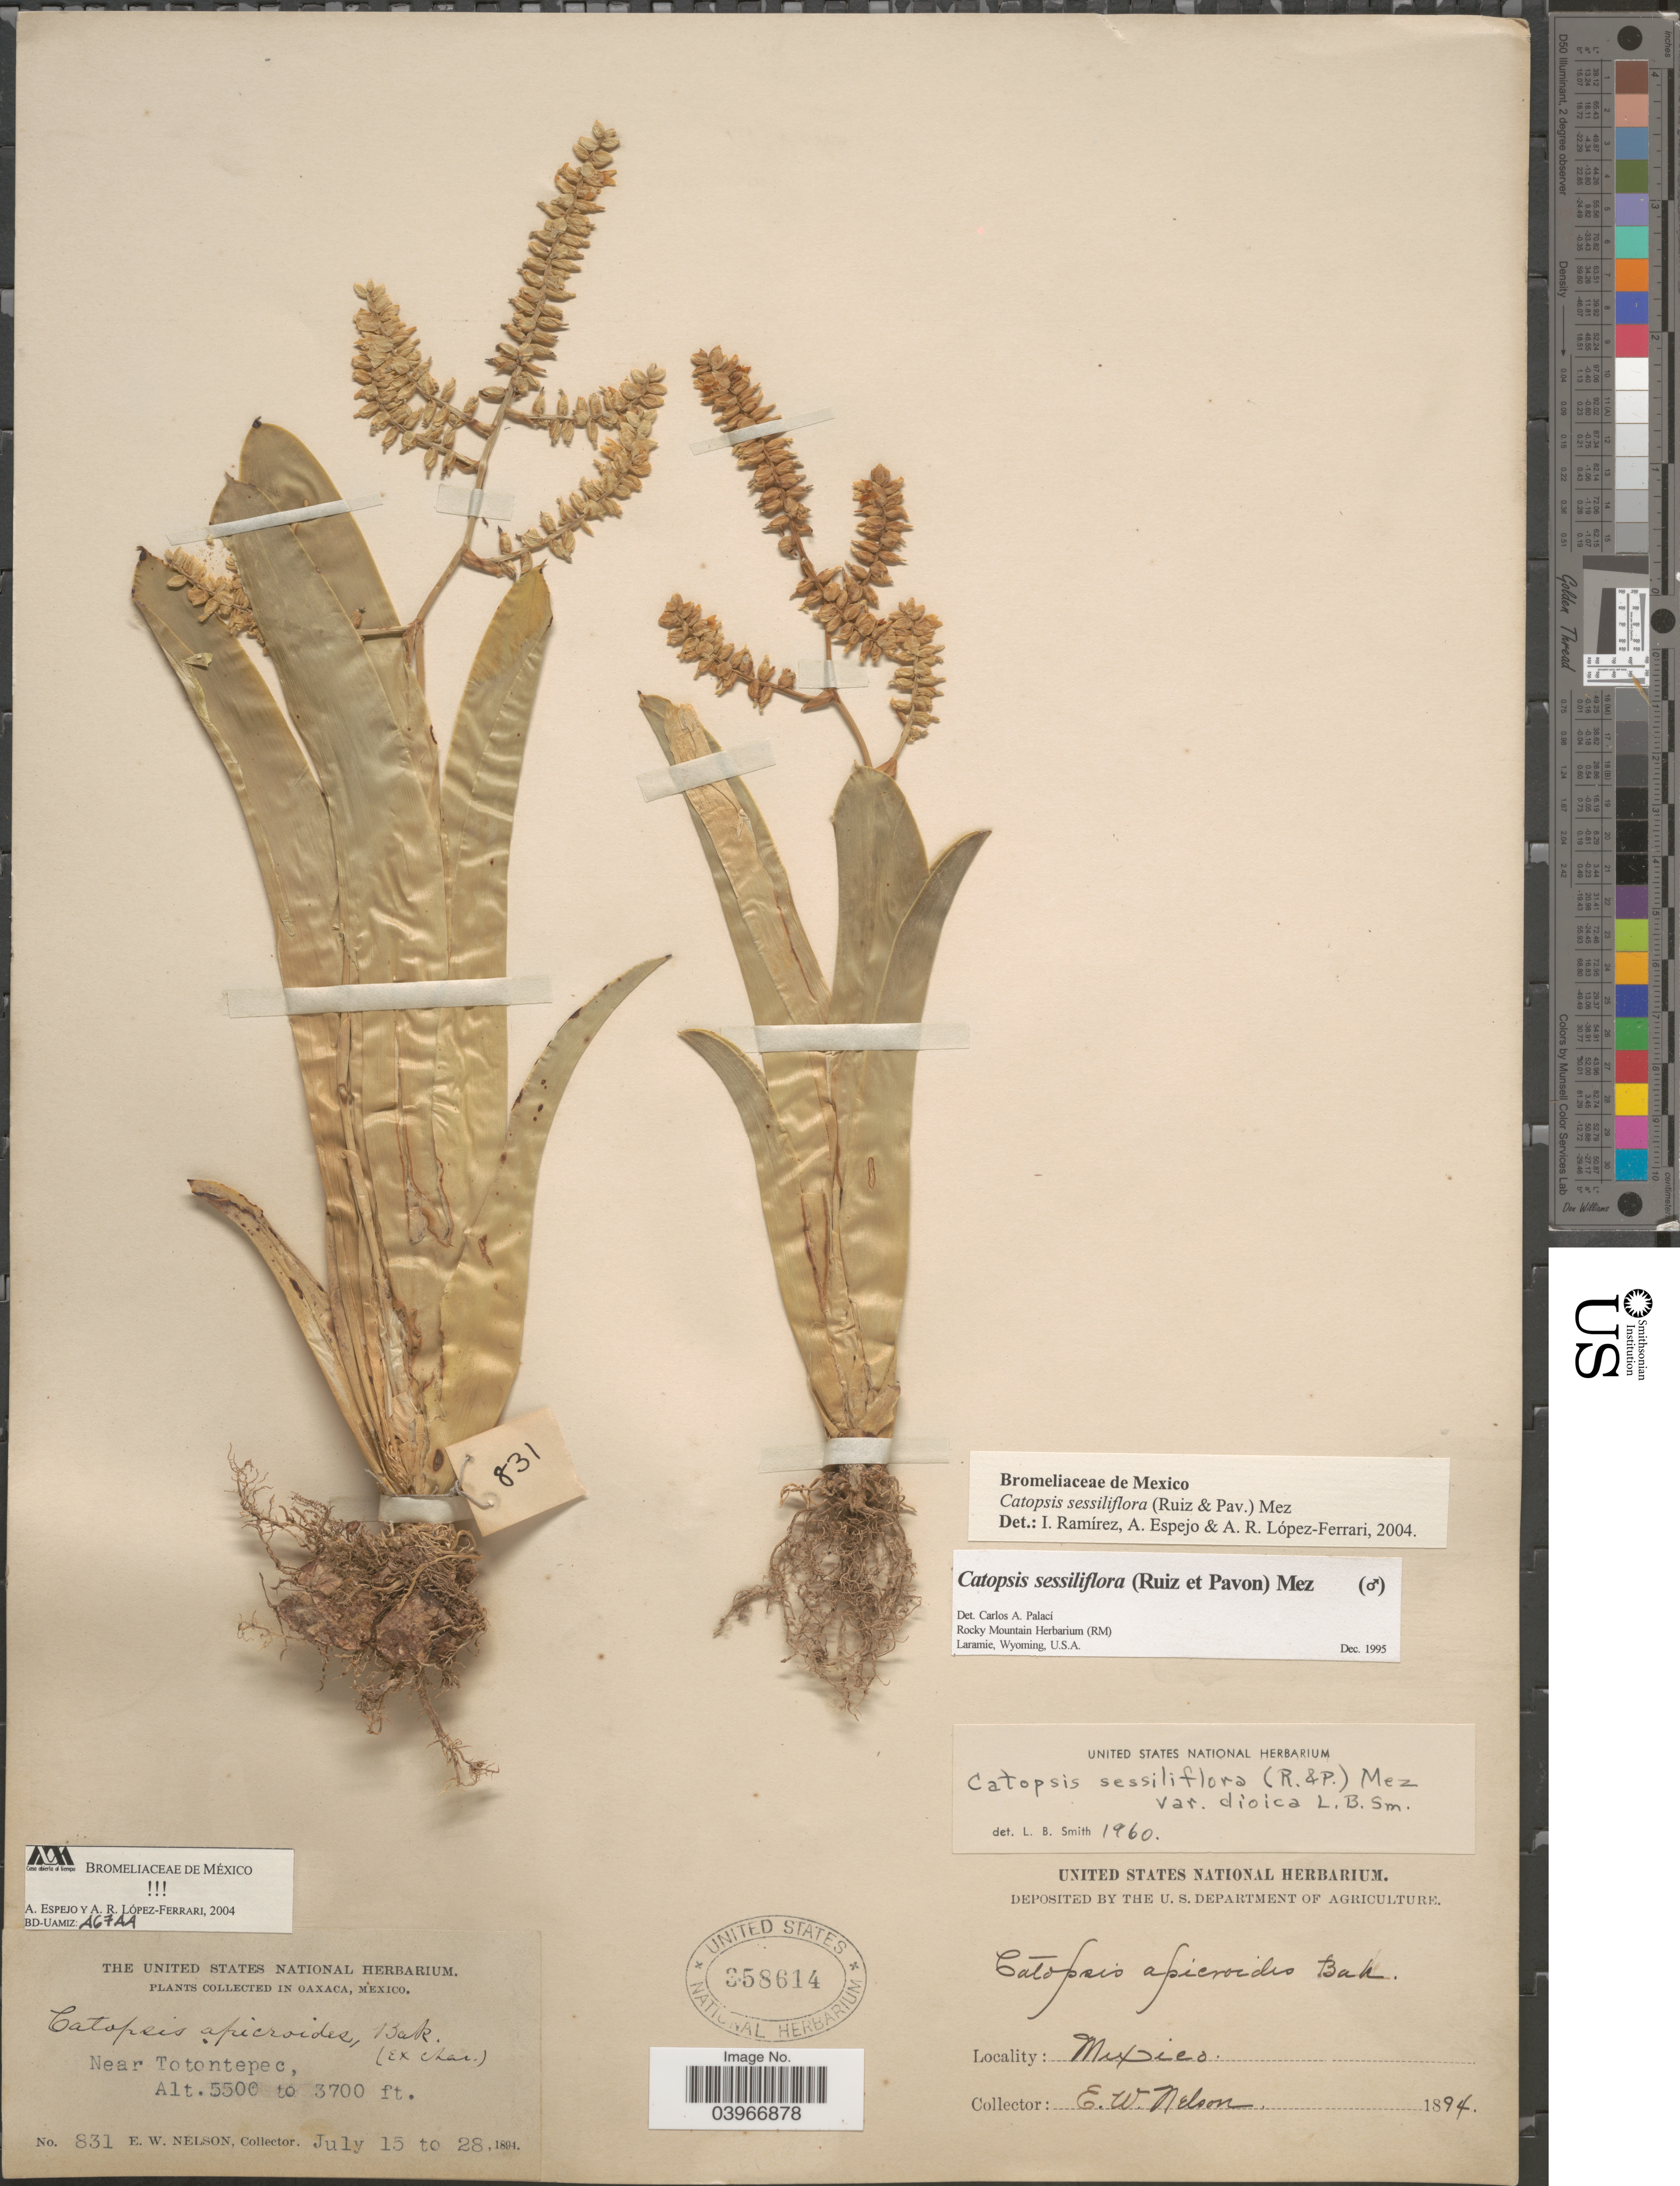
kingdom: Plantae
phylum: Tracheophyta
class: Liliopsida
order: Poales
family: Bromeliaceae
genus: Catopsis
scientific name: Catopsis sessiliflora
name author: (Ruiz & Pav.) Mez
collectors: E. W. Nelson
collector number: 831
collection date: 1894-07-15/1894-07-28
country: Mexico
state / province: Oaxaca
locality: Near Totontepec.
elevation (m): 1128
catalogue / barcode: US 358614